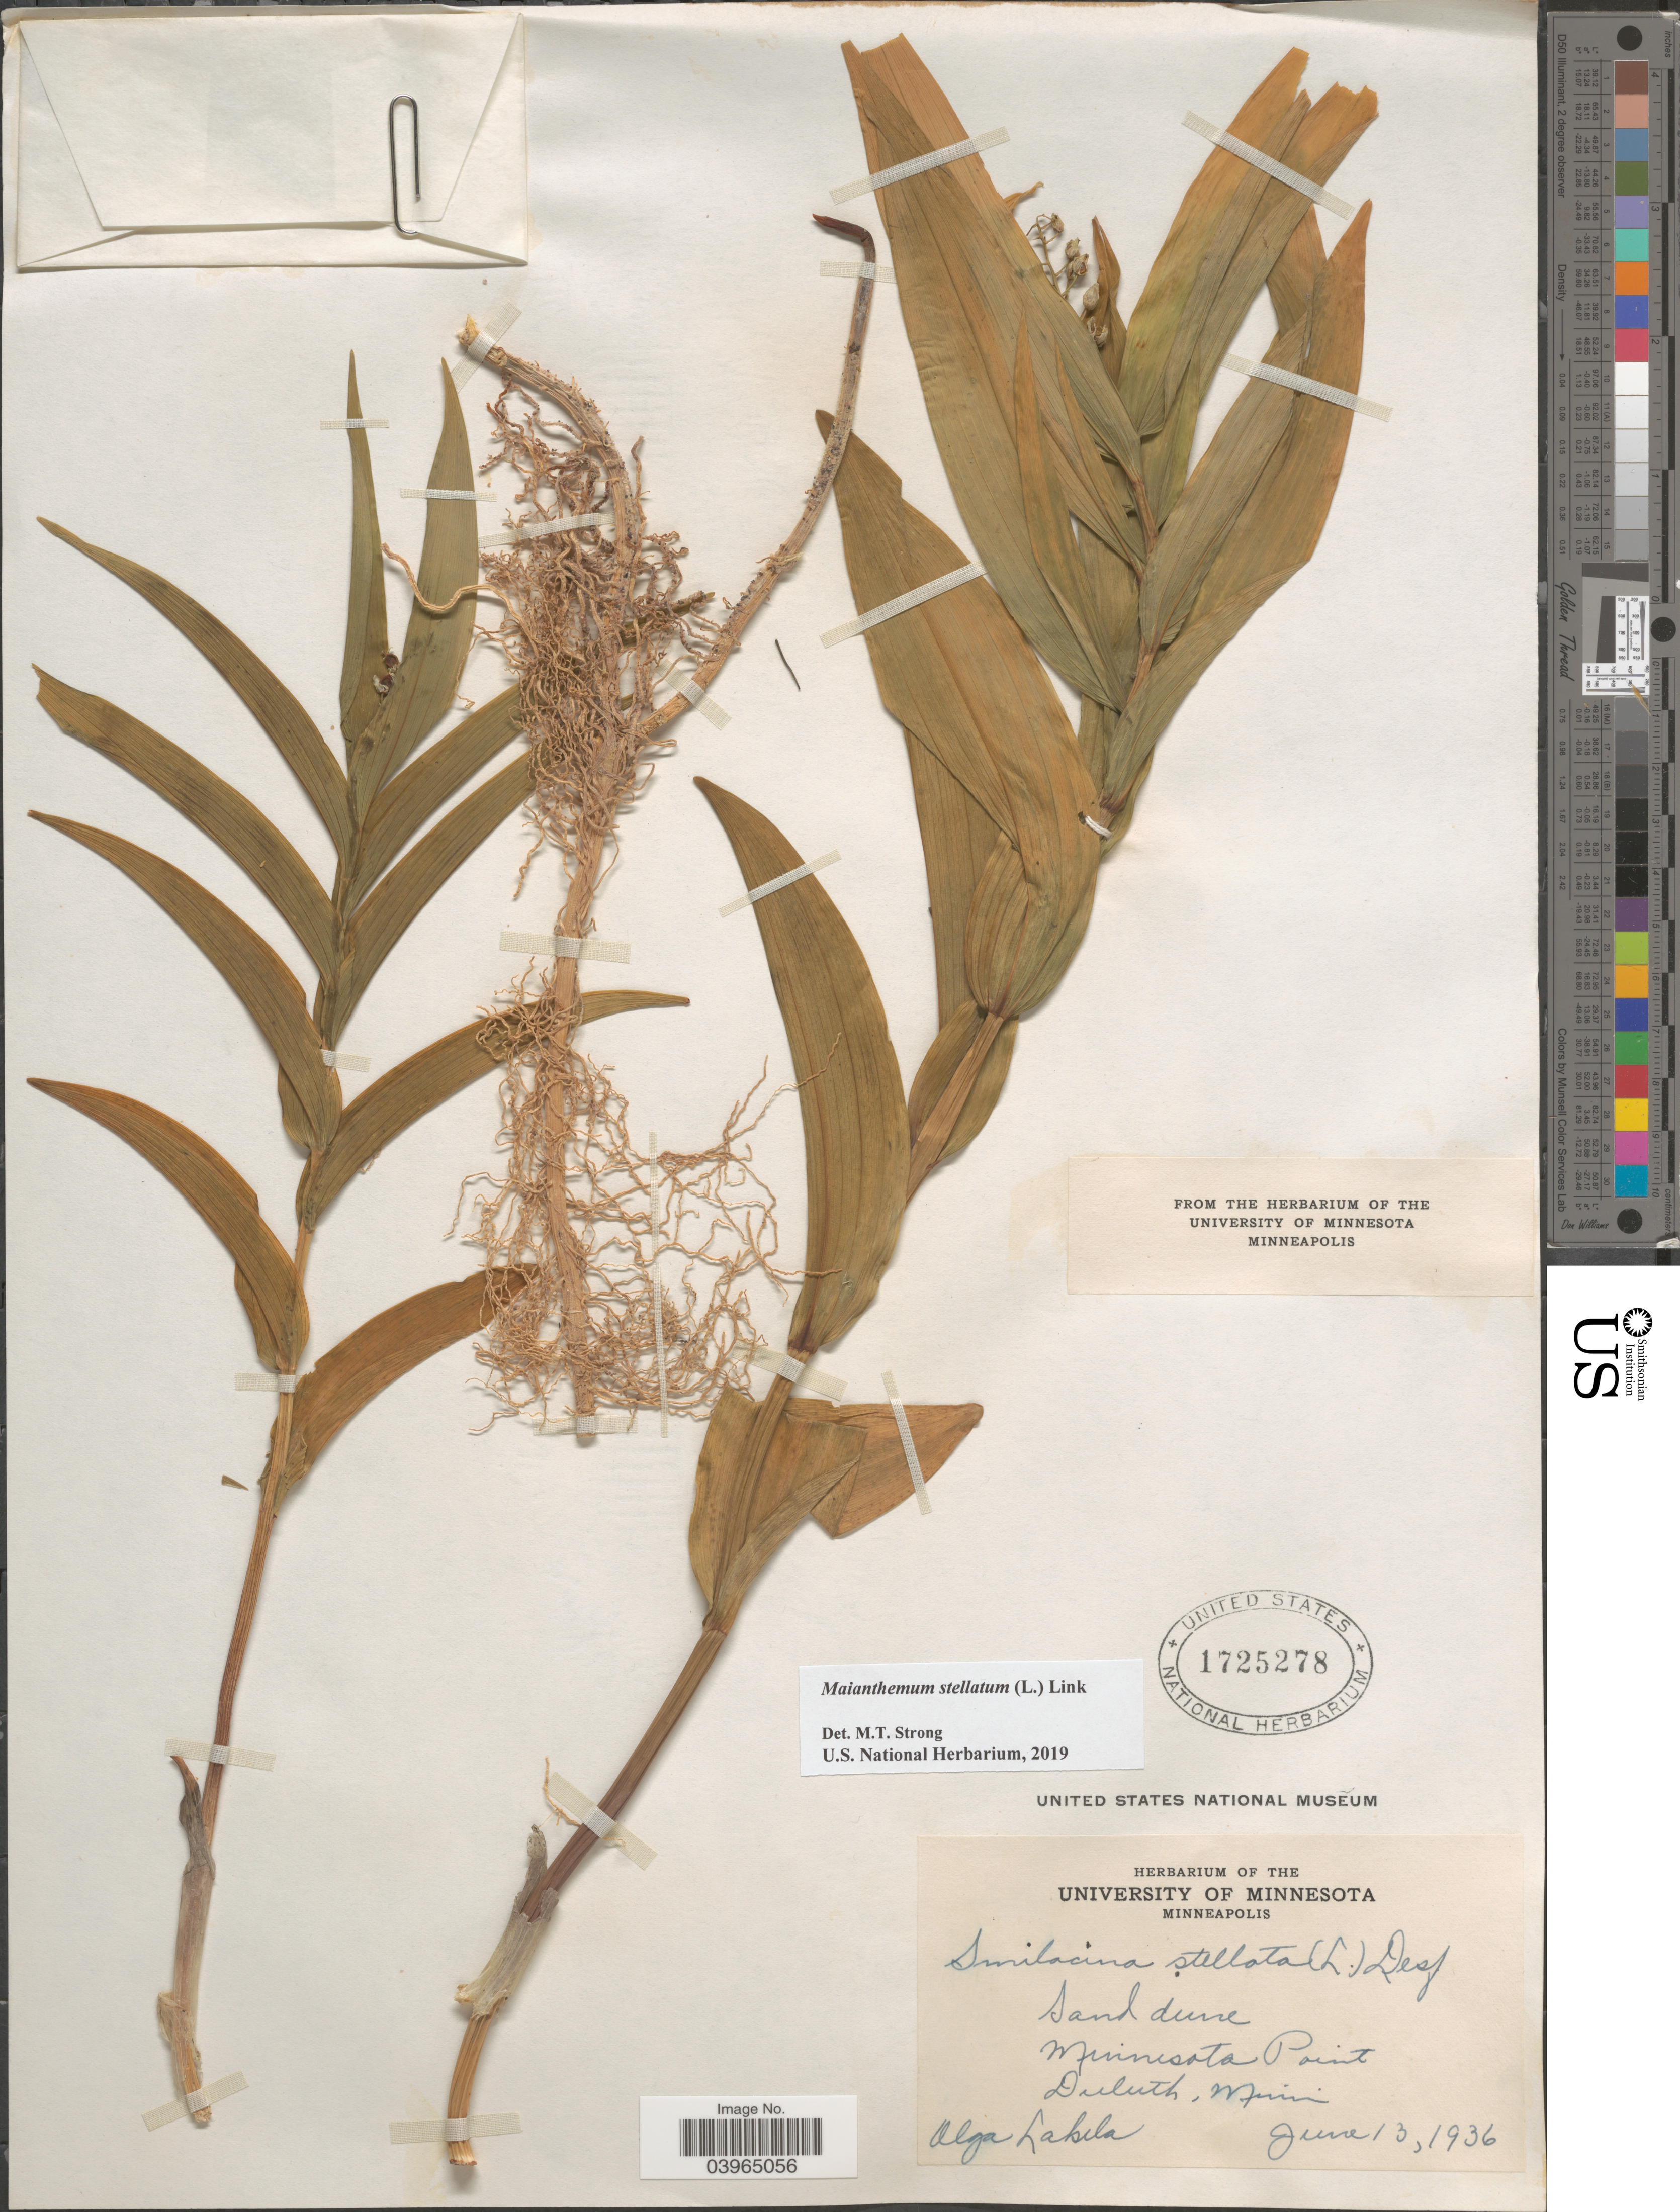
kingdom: Plantae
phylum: Tracheophyta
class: Liliopsida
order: Asparagales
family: Asparagaceae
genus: Maianthemum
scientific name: Maianthemum stellatum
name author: (L.) Link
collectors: O. K. Lakela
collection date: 1936-06-13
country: United States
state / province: Minnesota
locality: Sand dune. Minnesota Point. Duluth.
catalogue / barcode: US 1725278